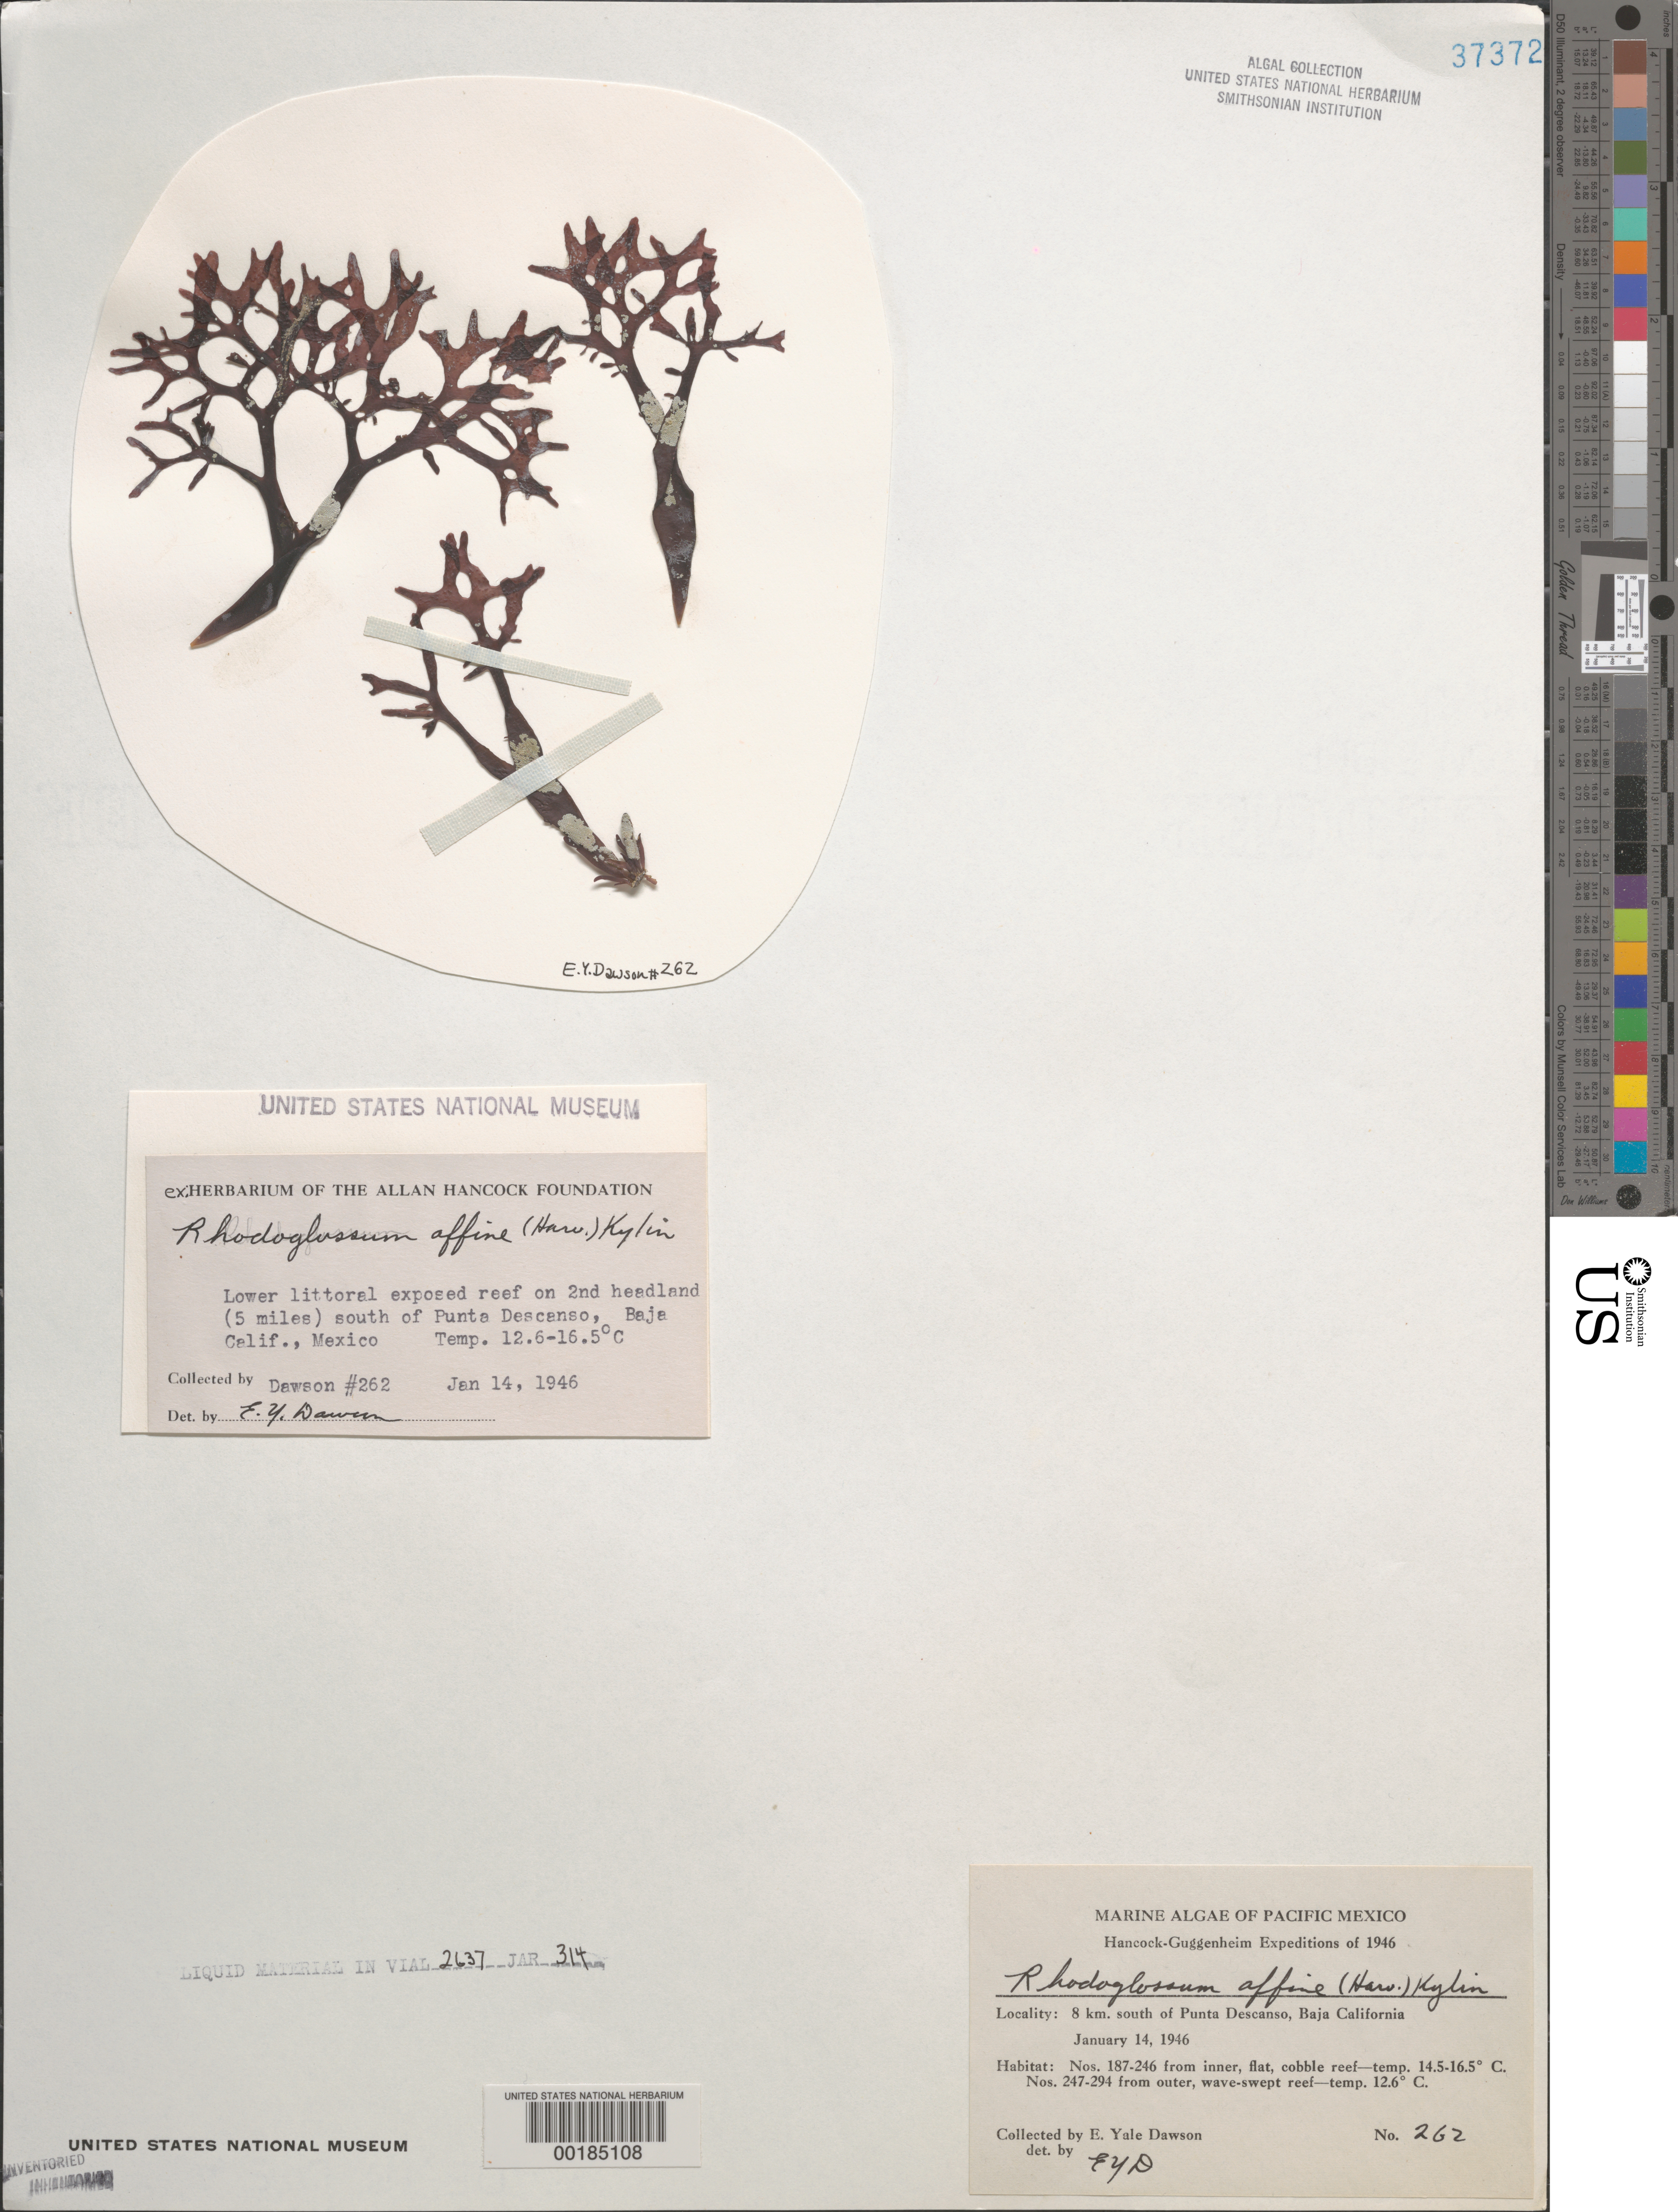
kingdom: Plantae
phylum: Rhodophyta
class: Florideophyceae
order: Gigartinales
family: Gigartinaceae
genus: Mazzaella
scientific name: Mazzaella affinis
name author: (Harvey) Fredericq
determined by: Algae name updating Project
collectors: E. Y. Dawson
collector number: EYD 262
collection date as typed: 14 Jan 1946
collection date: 1946-01-14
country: Mexico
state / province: Baja California Norte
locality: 8 km (5 miles) south of Punta Descanso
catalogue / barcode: US 37372